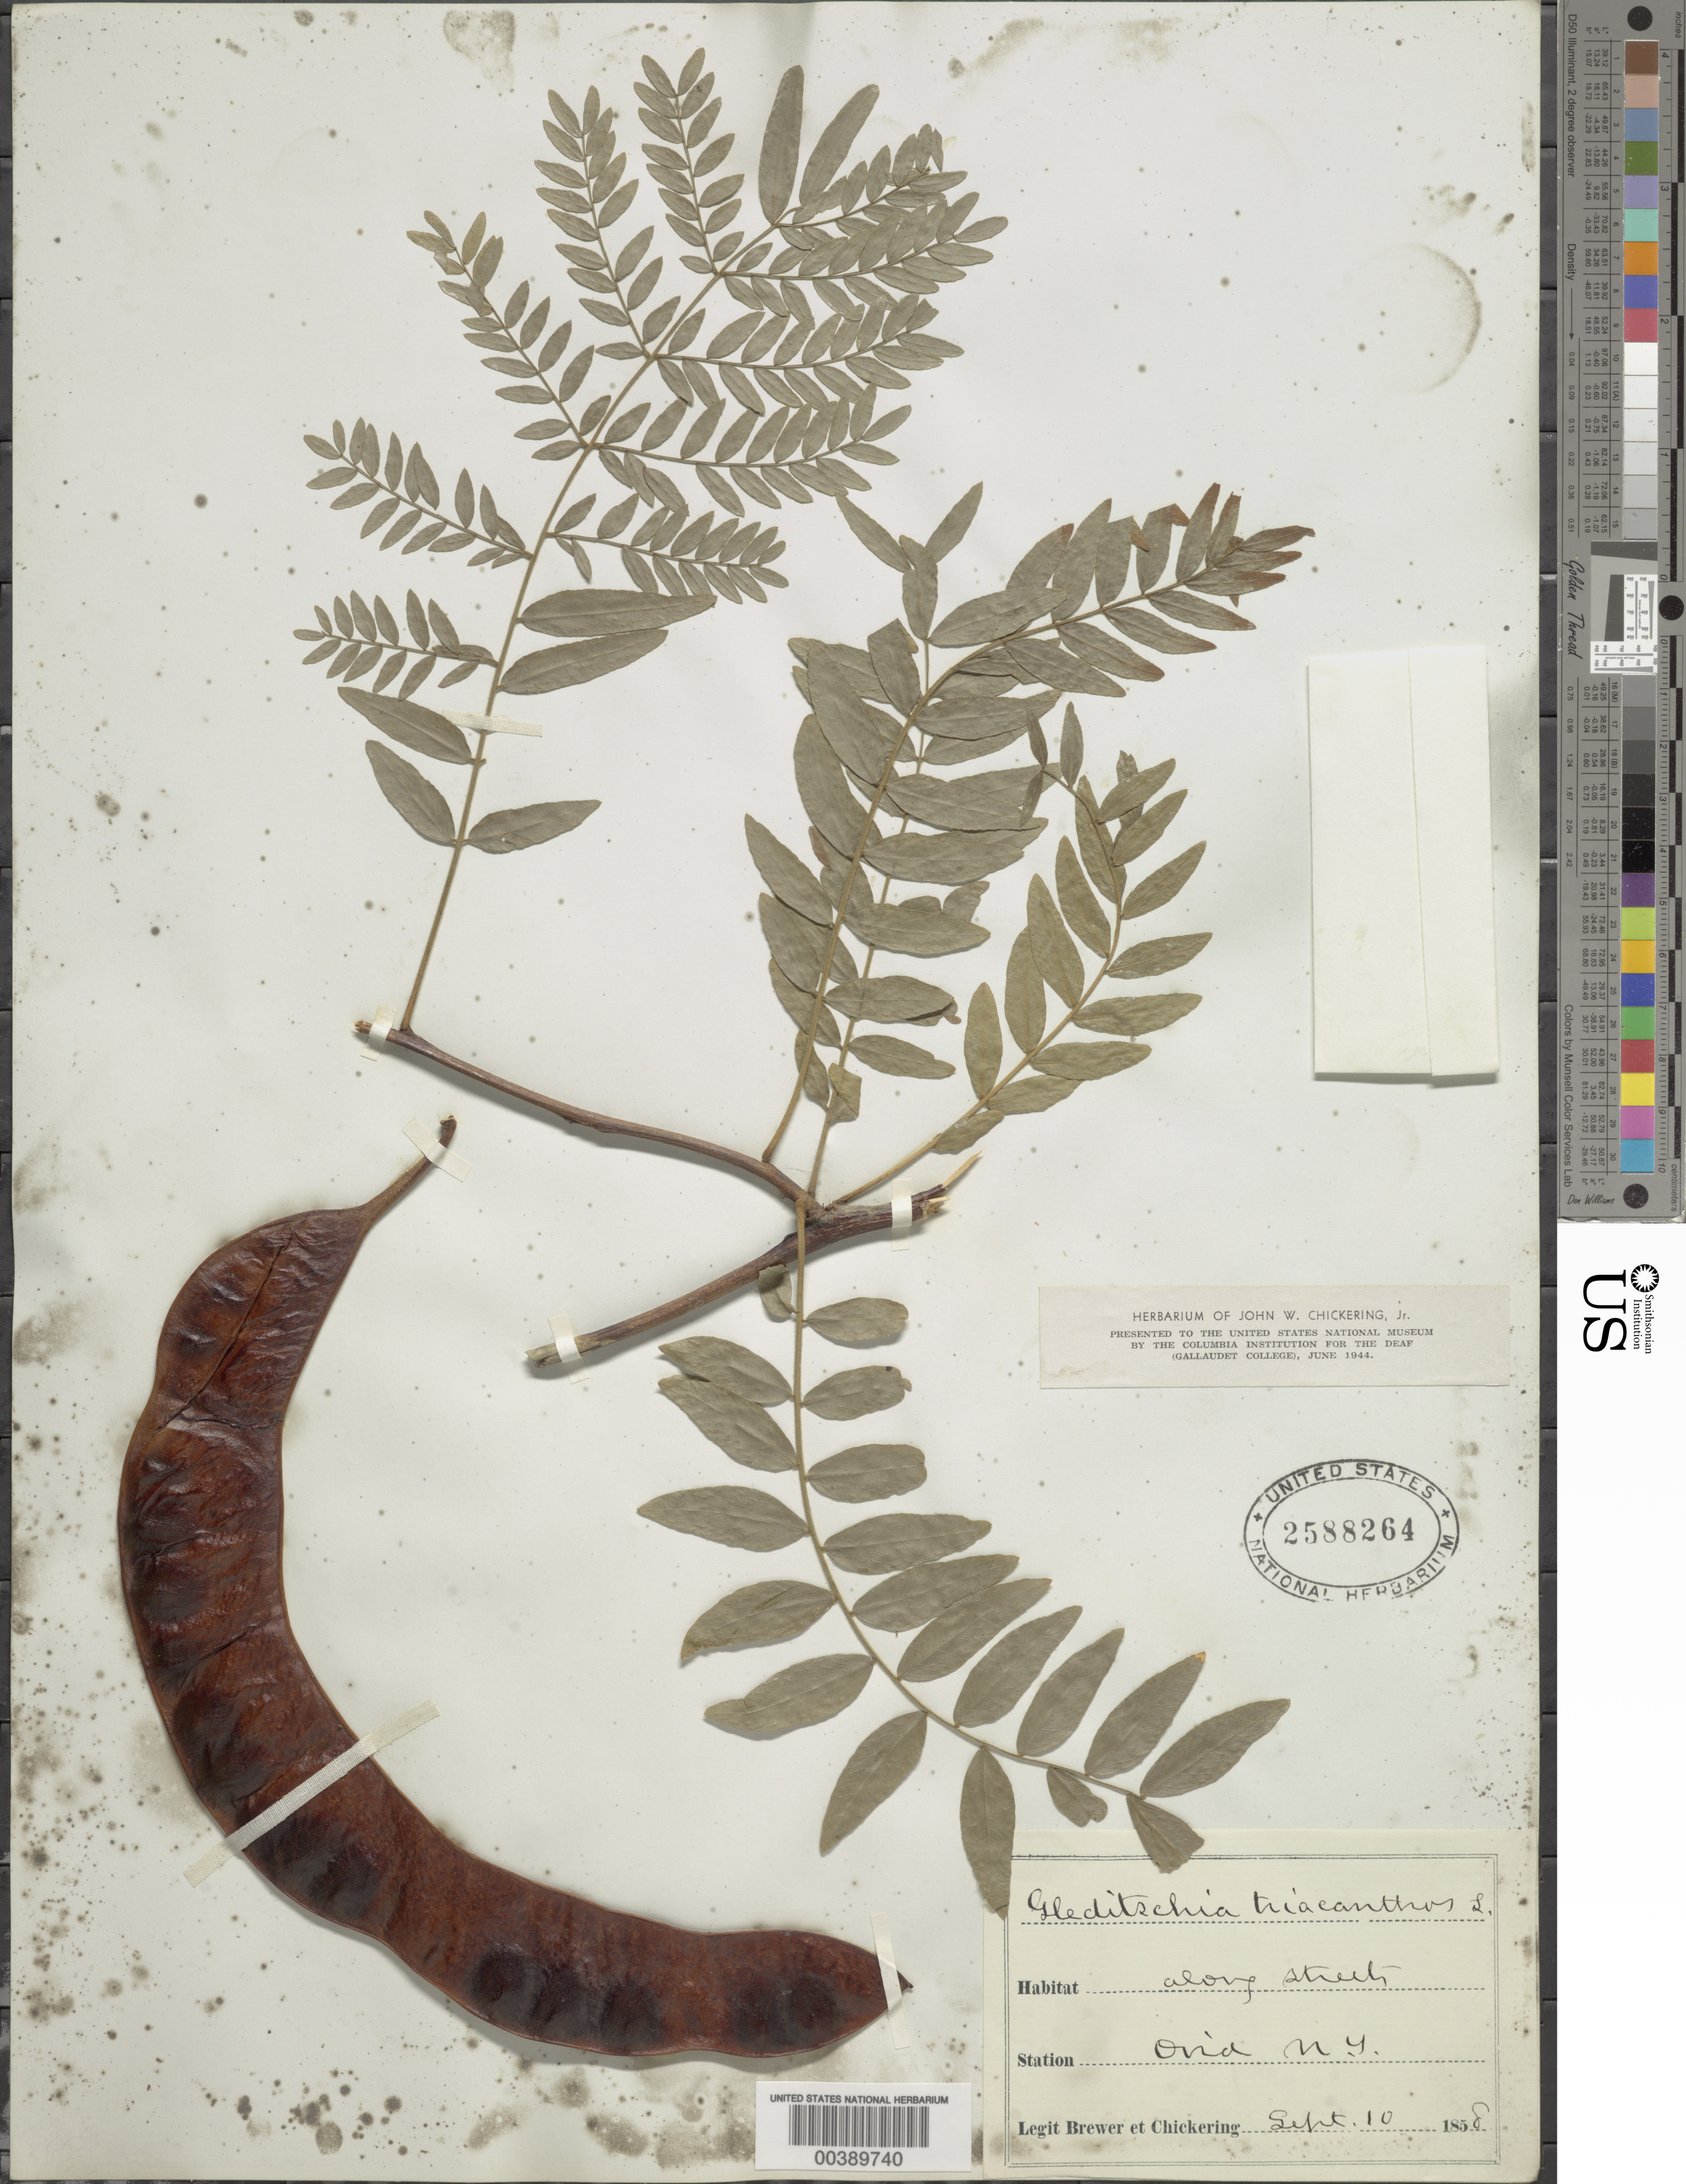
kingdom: Plantae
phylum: Tracheophyta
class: Magnoliopsida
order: Fabales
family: Fabaceae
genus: Gleditsia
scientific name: Gleditsia triacanthos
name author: L.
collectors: W. H. Brewer & J. W. Chickering Jr.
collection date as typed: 10 Sep 1858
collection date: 1858-09-10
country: United States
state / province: New York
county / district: Seneca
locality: Ovid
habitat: Along streets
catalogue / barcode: US 2588264